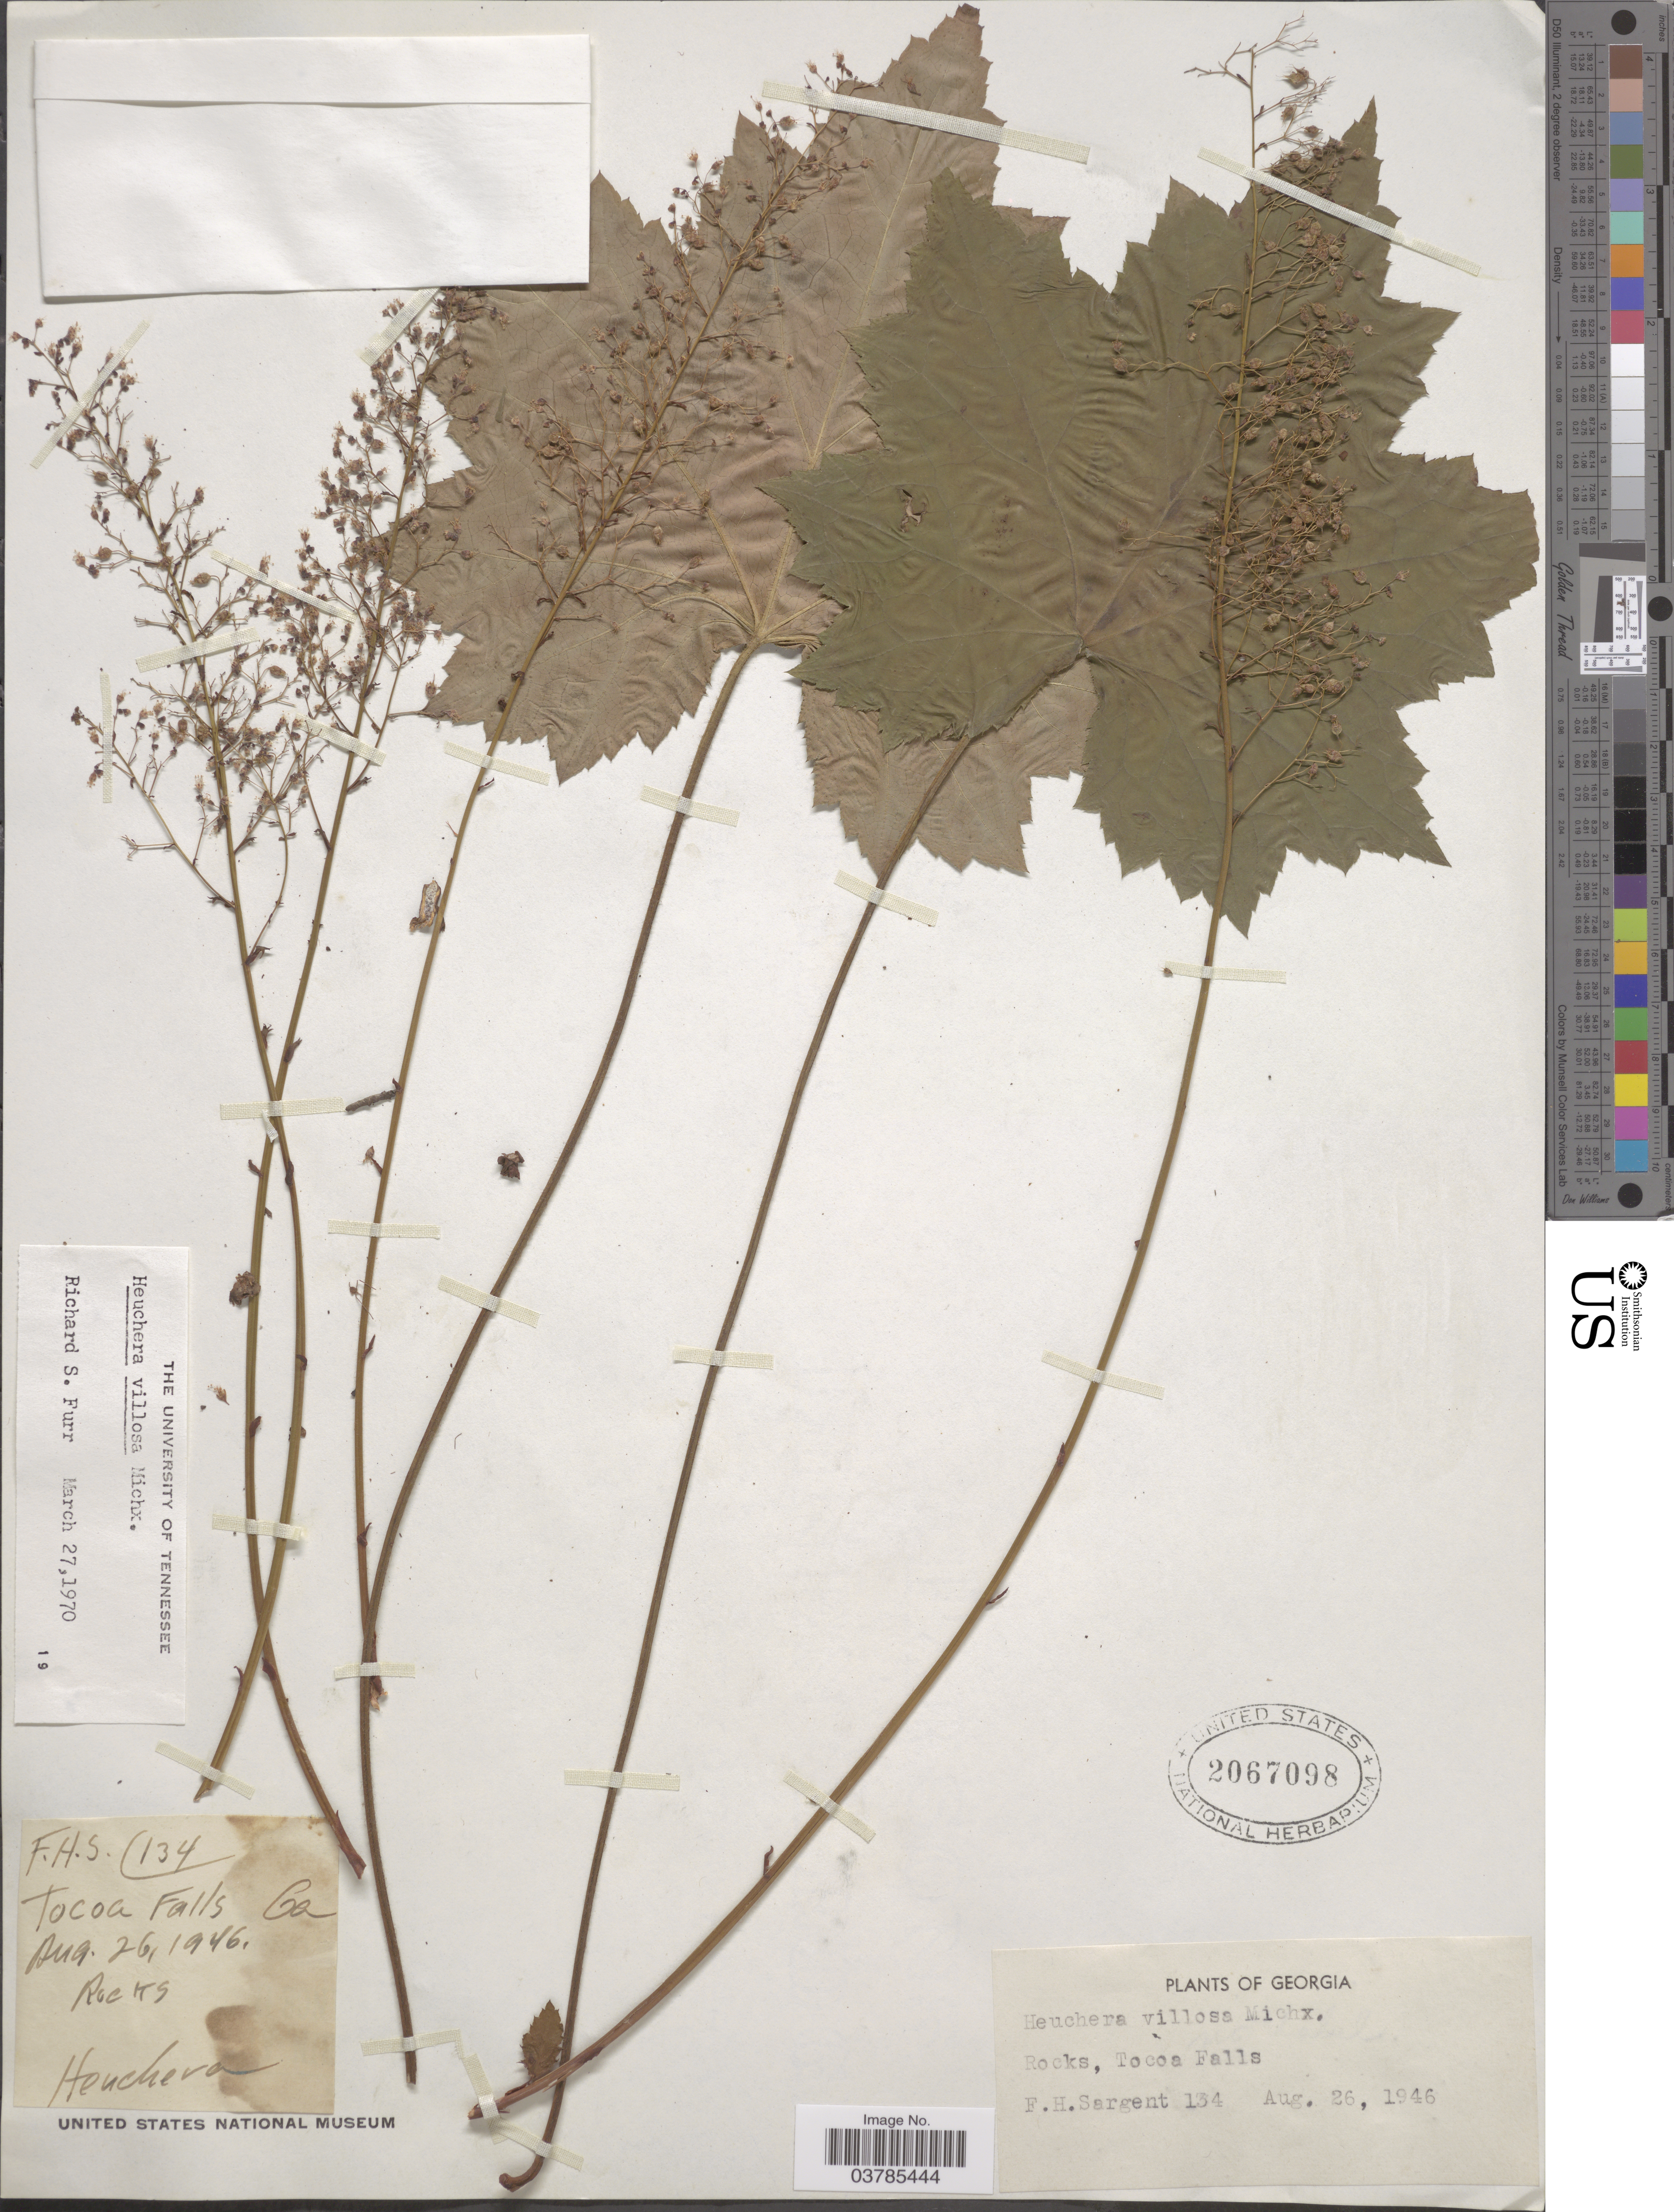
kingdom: Plantae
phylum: Tracheophyta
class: Magnoliopsida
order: Saxifragales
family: Saxifragaceae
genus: Heuchera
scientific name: Heuchera villosa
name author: Michx.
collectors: F. H. Sargent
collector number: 134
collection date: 1946-08-26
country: United States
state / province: Georgia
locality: Tocoa Falls.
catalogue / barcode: US 2067098